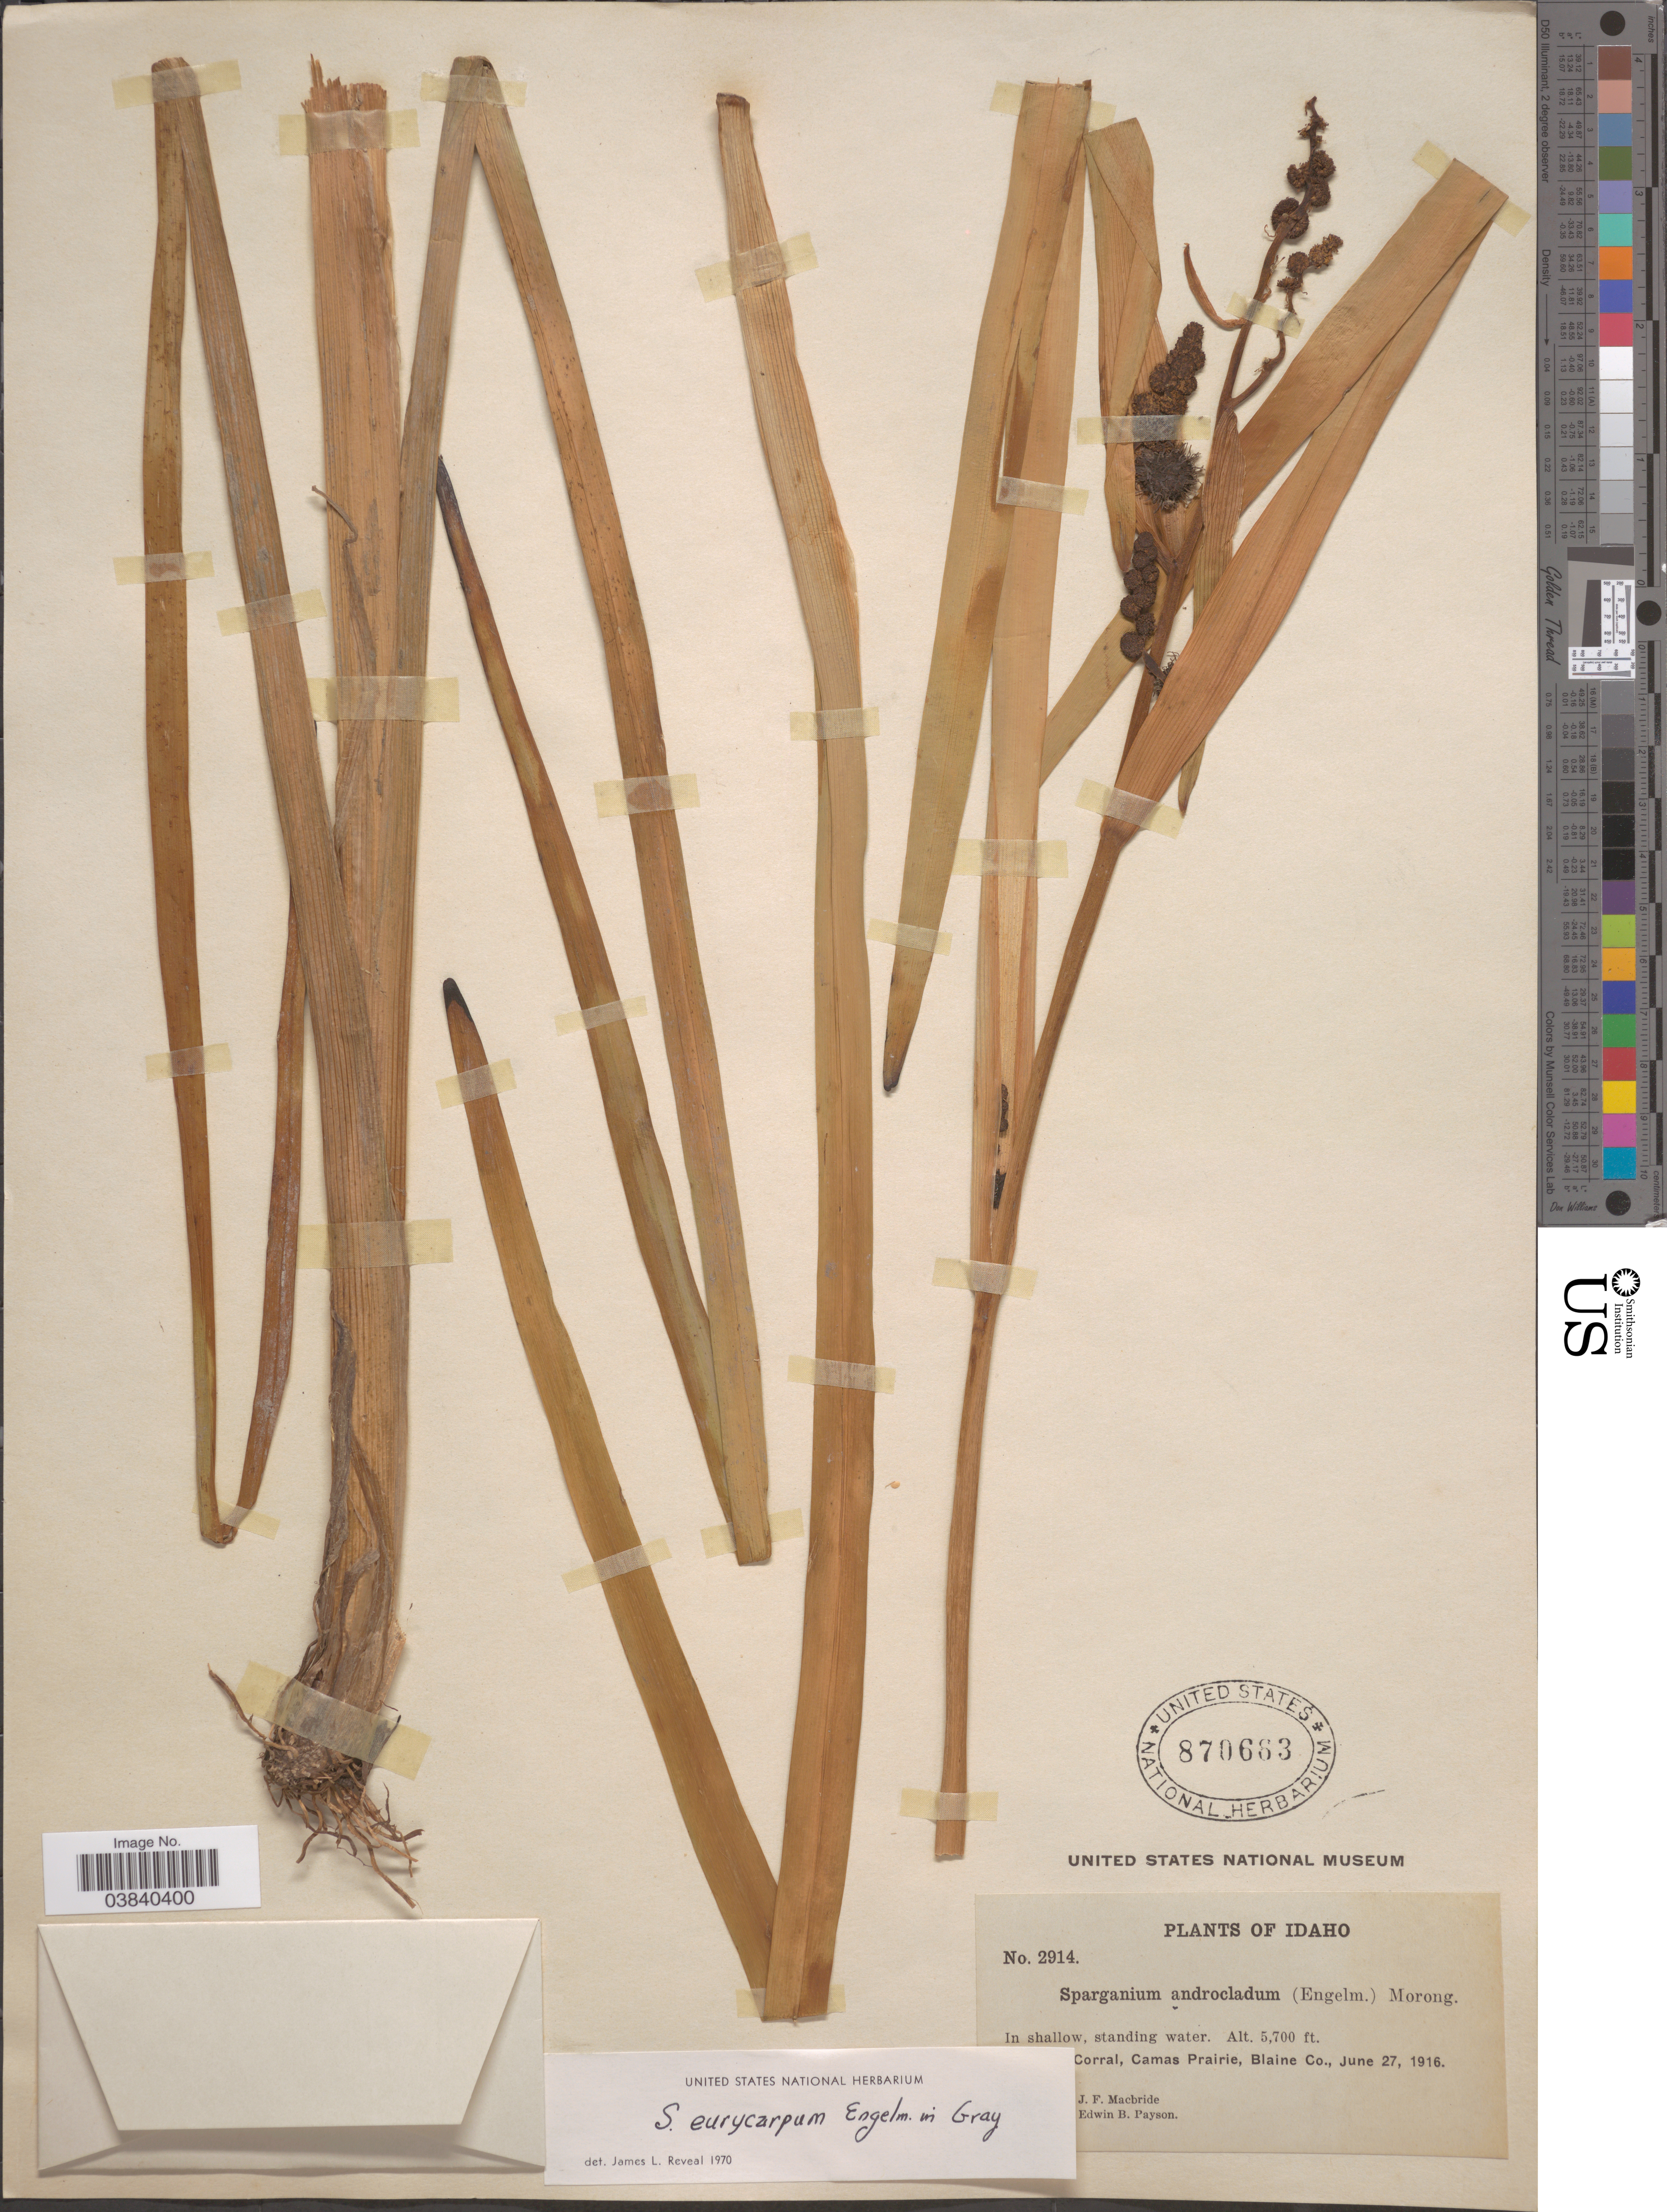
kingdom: Plantae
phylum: Tracheophyta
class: Liliopsida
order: Poales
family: Typhaceae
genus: Sparganium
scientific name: Sparganium eurycarpum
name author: Engelm.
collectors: J. F. Macbride & E. B. Payson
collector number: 2914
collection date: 1916-06-27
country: United States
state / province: Idaho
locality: [illegible text] Corral, Camas Prairie, Blaine Co.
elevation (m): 1737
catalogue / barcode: US 870683